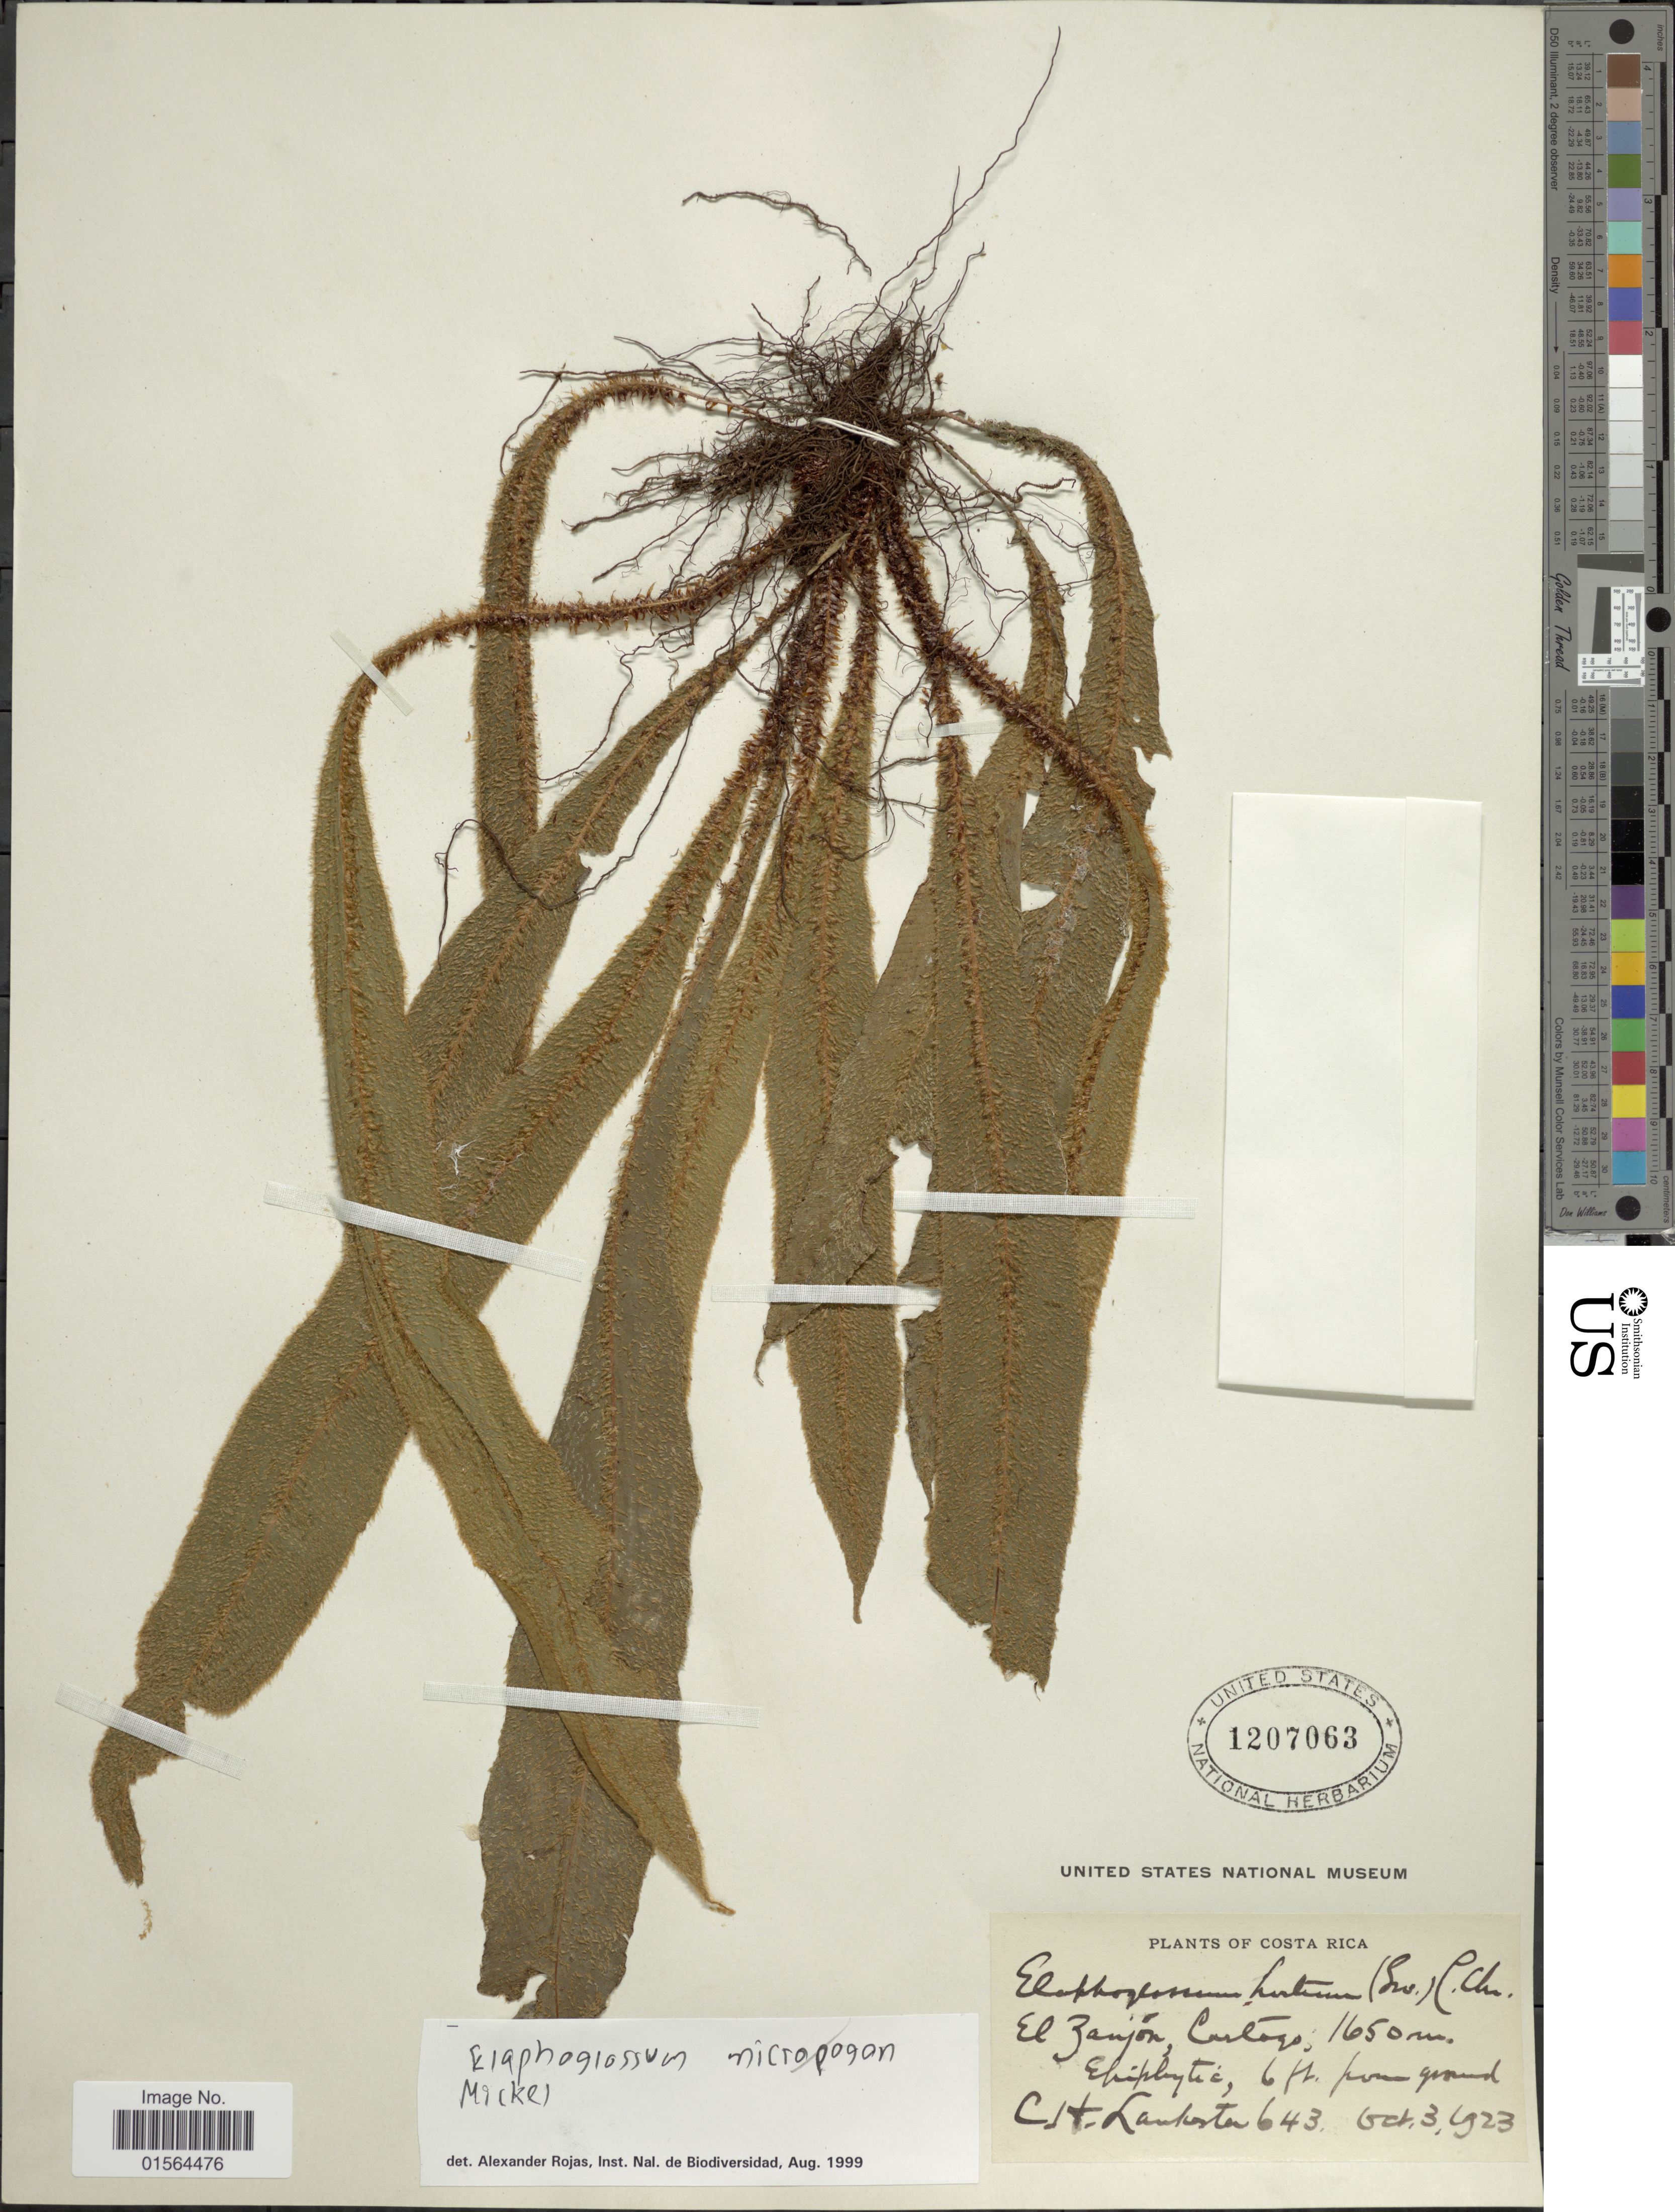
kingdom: Plantae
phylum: Tracheophyta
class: Polypodiopsida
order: Polypodiales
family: Dryopteridaceae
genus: Elaphoglossum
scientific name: Elaphoglossum paleaceum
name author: (Hook. & Grev.) Sledge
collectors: C. H. Lankester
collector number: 643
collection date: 1923-10-03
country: Costa Rica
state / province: Cartago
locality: El Zanjon, Cartago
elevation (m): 1650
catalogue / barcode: US 1207063